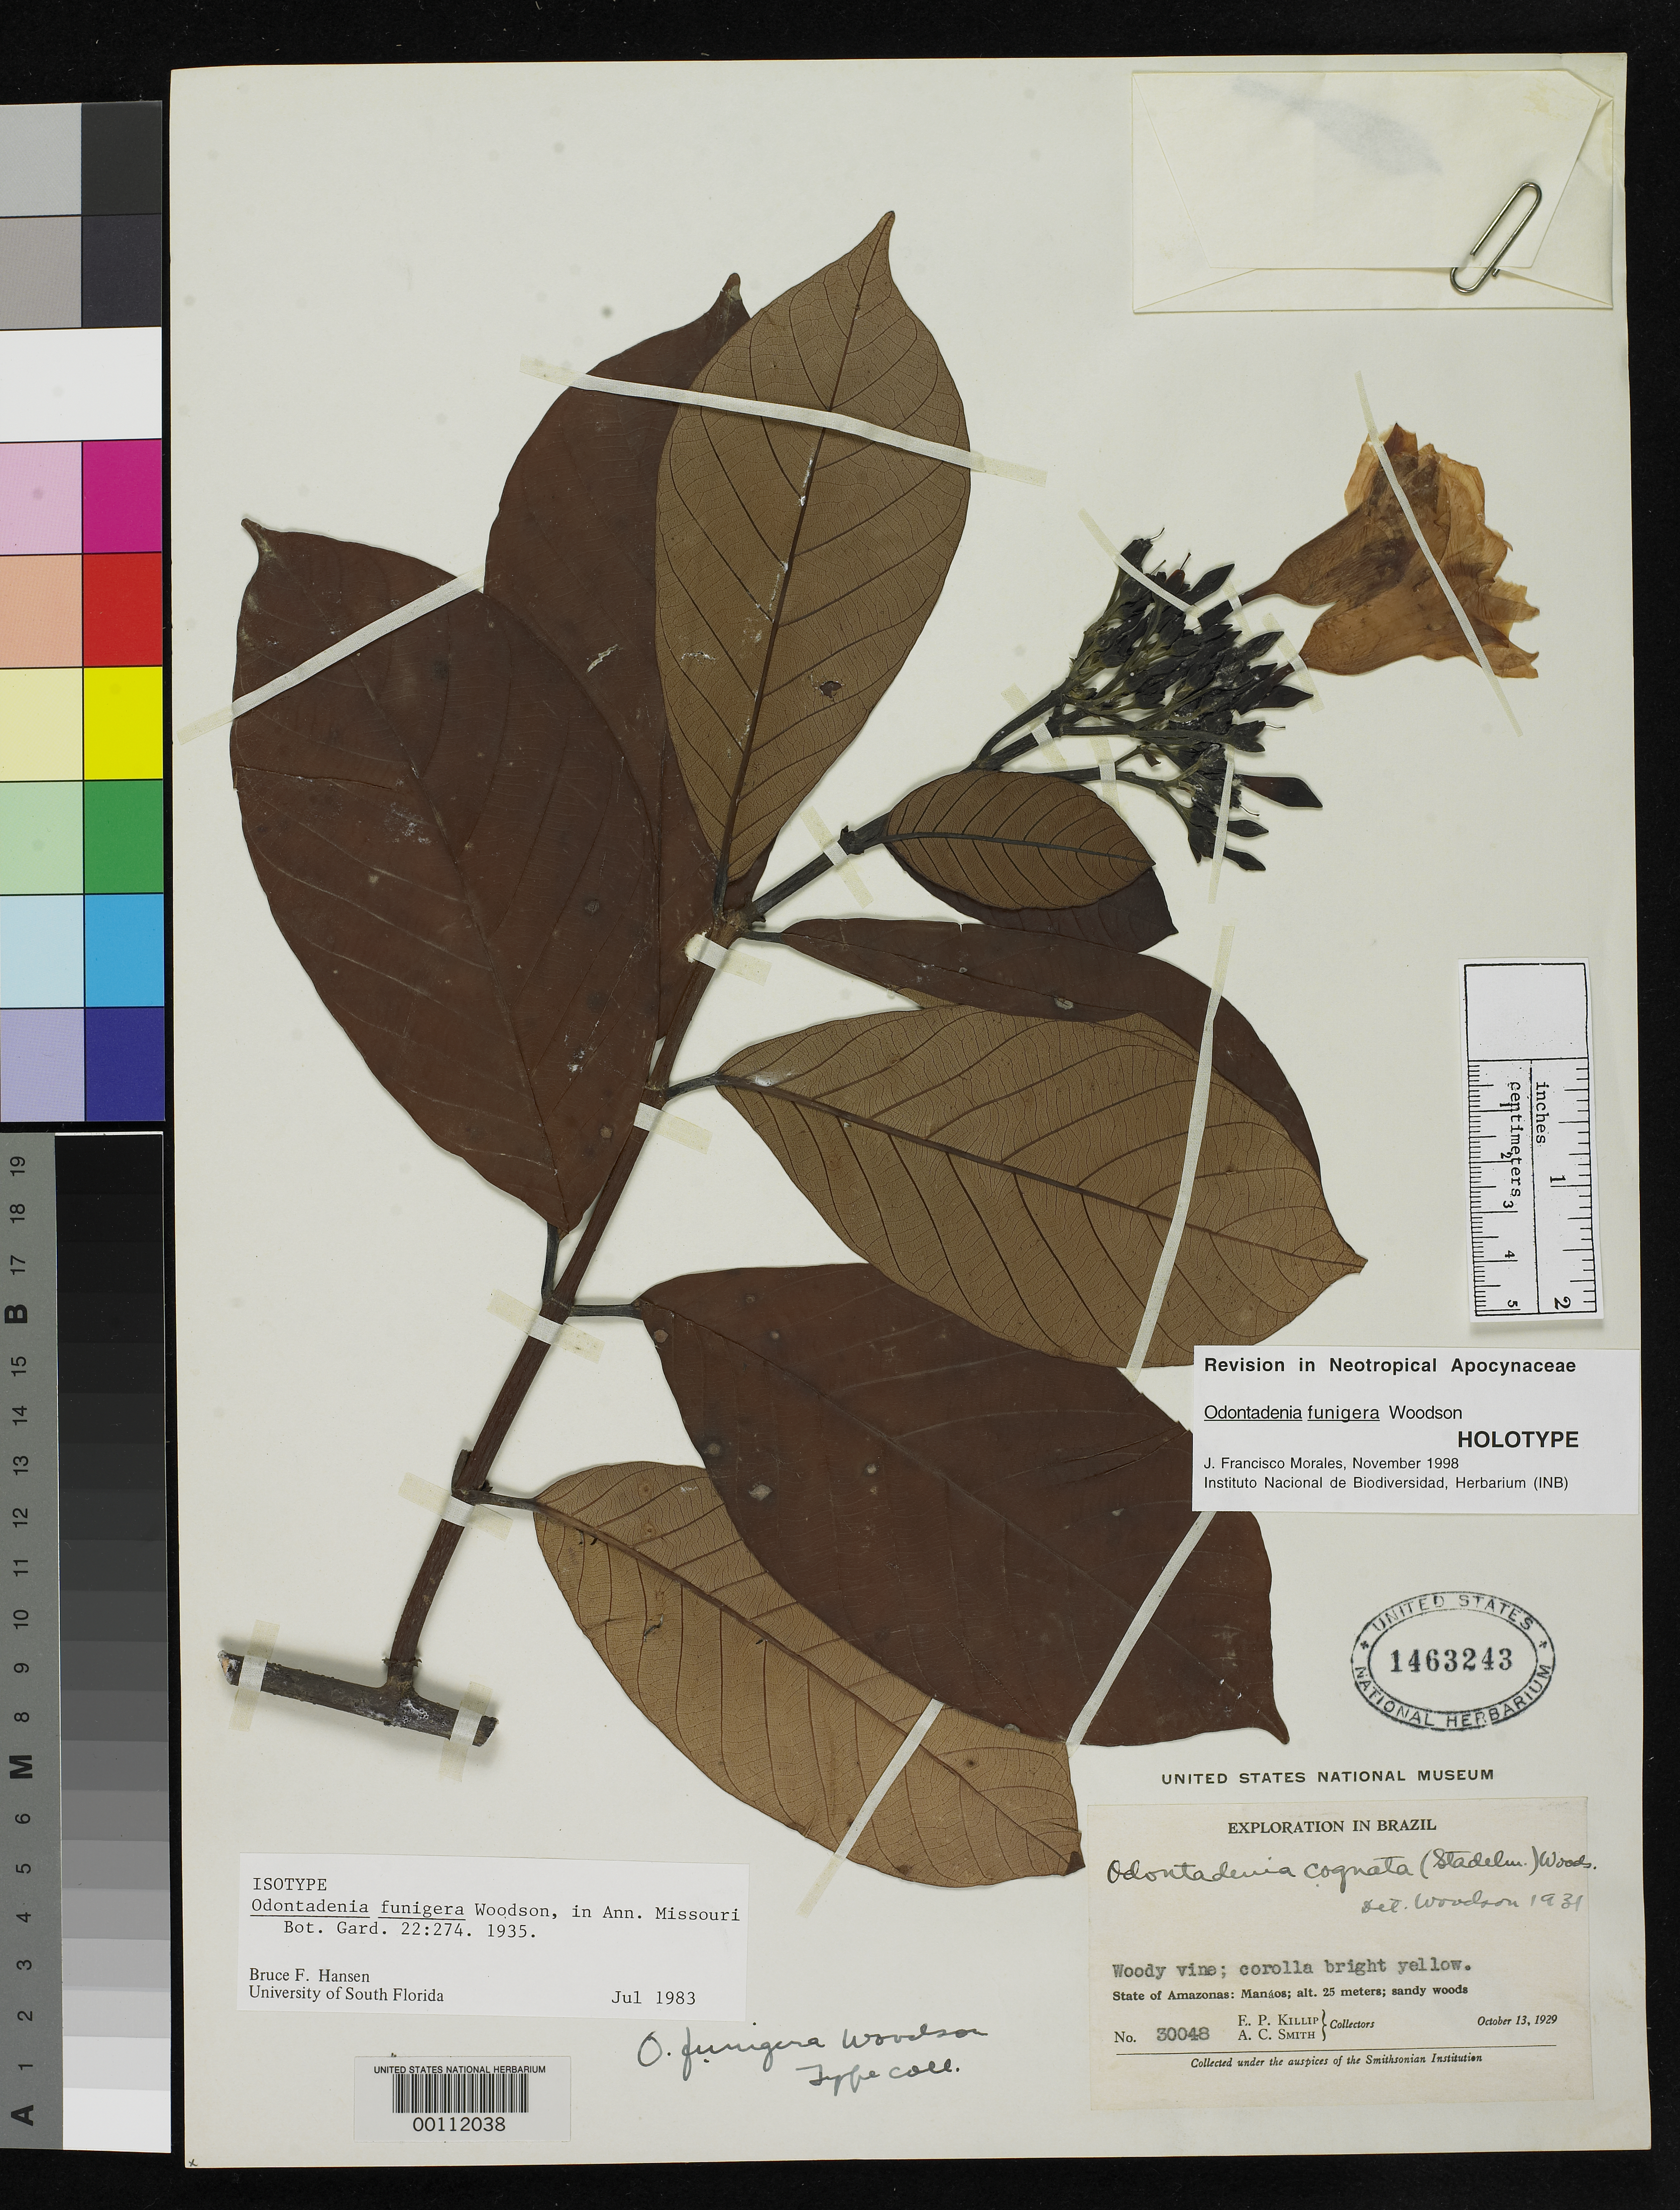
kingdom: Plantae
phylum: Tracheophyta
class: Magnoliopsida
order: Gentianales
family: Apocynaceae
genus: Odontadenia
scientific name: Odontadenia funigera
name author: Woodson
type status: Isotype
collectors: E. P. Killip & A. C. Smith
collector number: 30048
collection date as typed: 13 Oct 1929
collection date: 1929-10-13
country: Brazil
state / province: Amazonas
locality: Manaos.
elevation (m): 25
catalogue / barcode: US 1463243